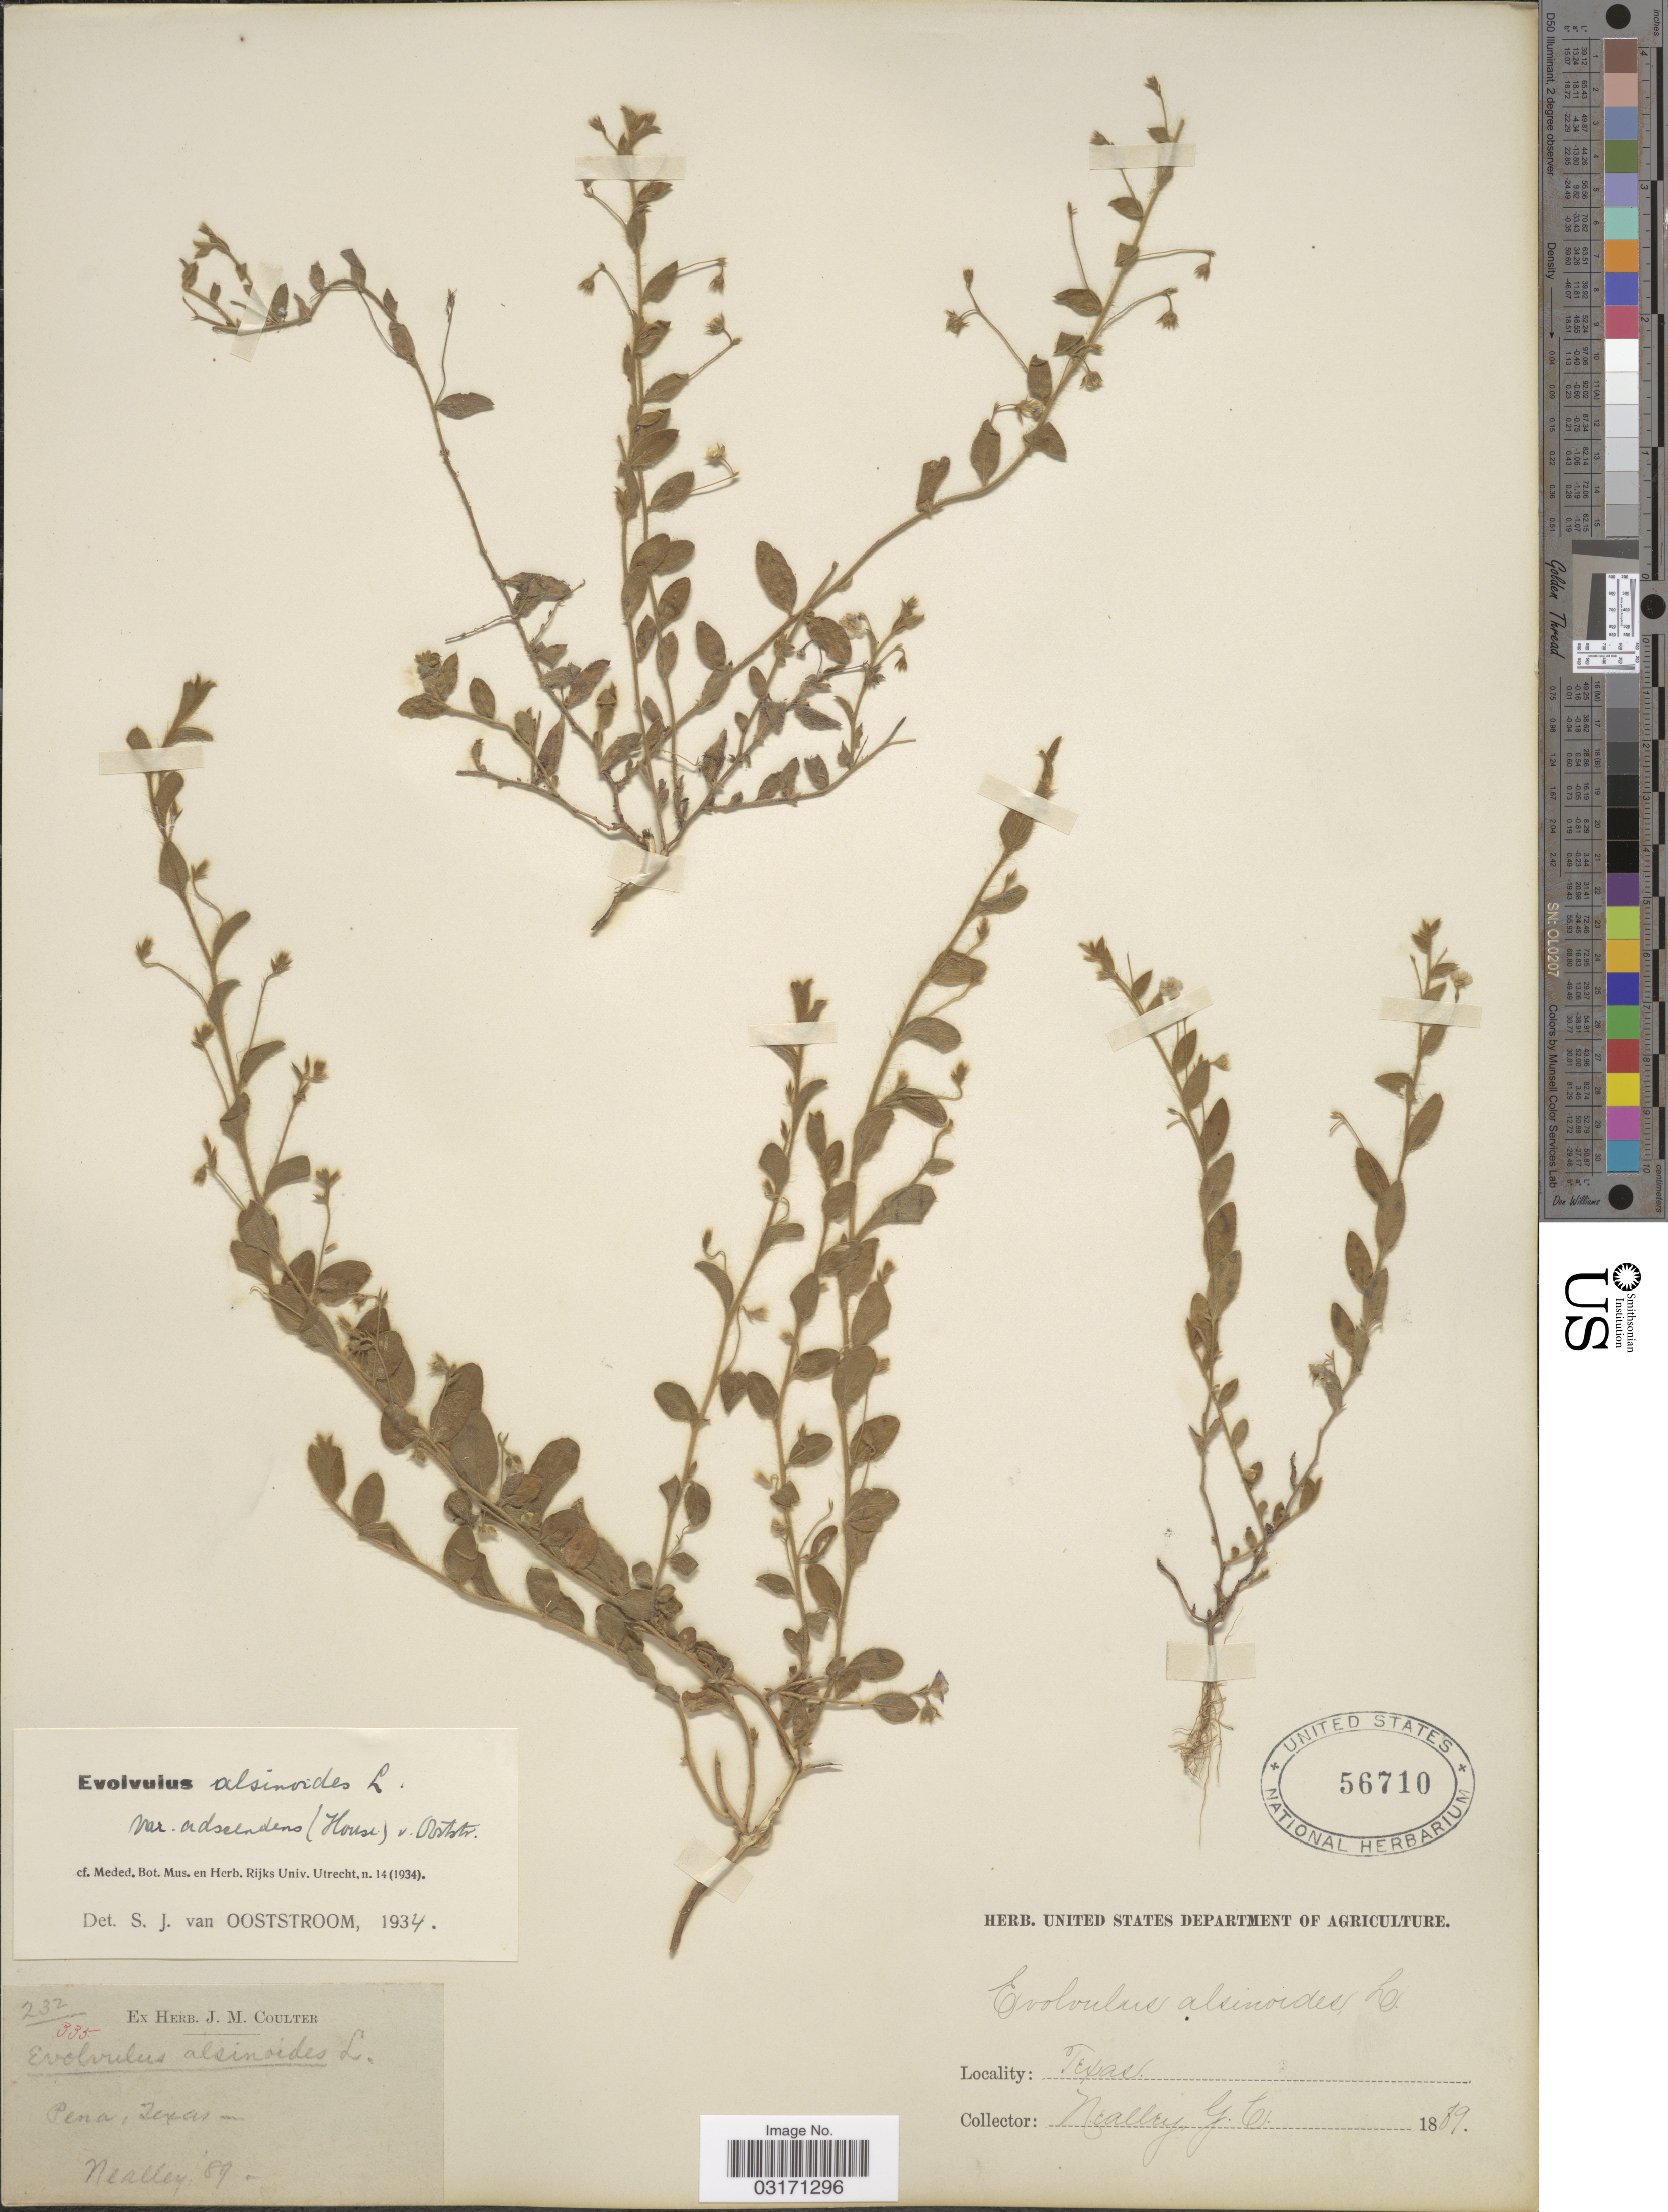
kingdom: Plantae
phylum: Tracheophyta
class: Magnoliopsida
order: Solanales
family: Convolvulaceae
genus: Evolvulus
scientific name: Evolvulus alsinoides var. adscendens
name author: (House) Ooststr.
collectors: G. C. Nealley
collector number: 232/ 335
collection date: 1889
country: United States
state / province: Texas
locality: Pena.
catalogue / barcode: US 56710